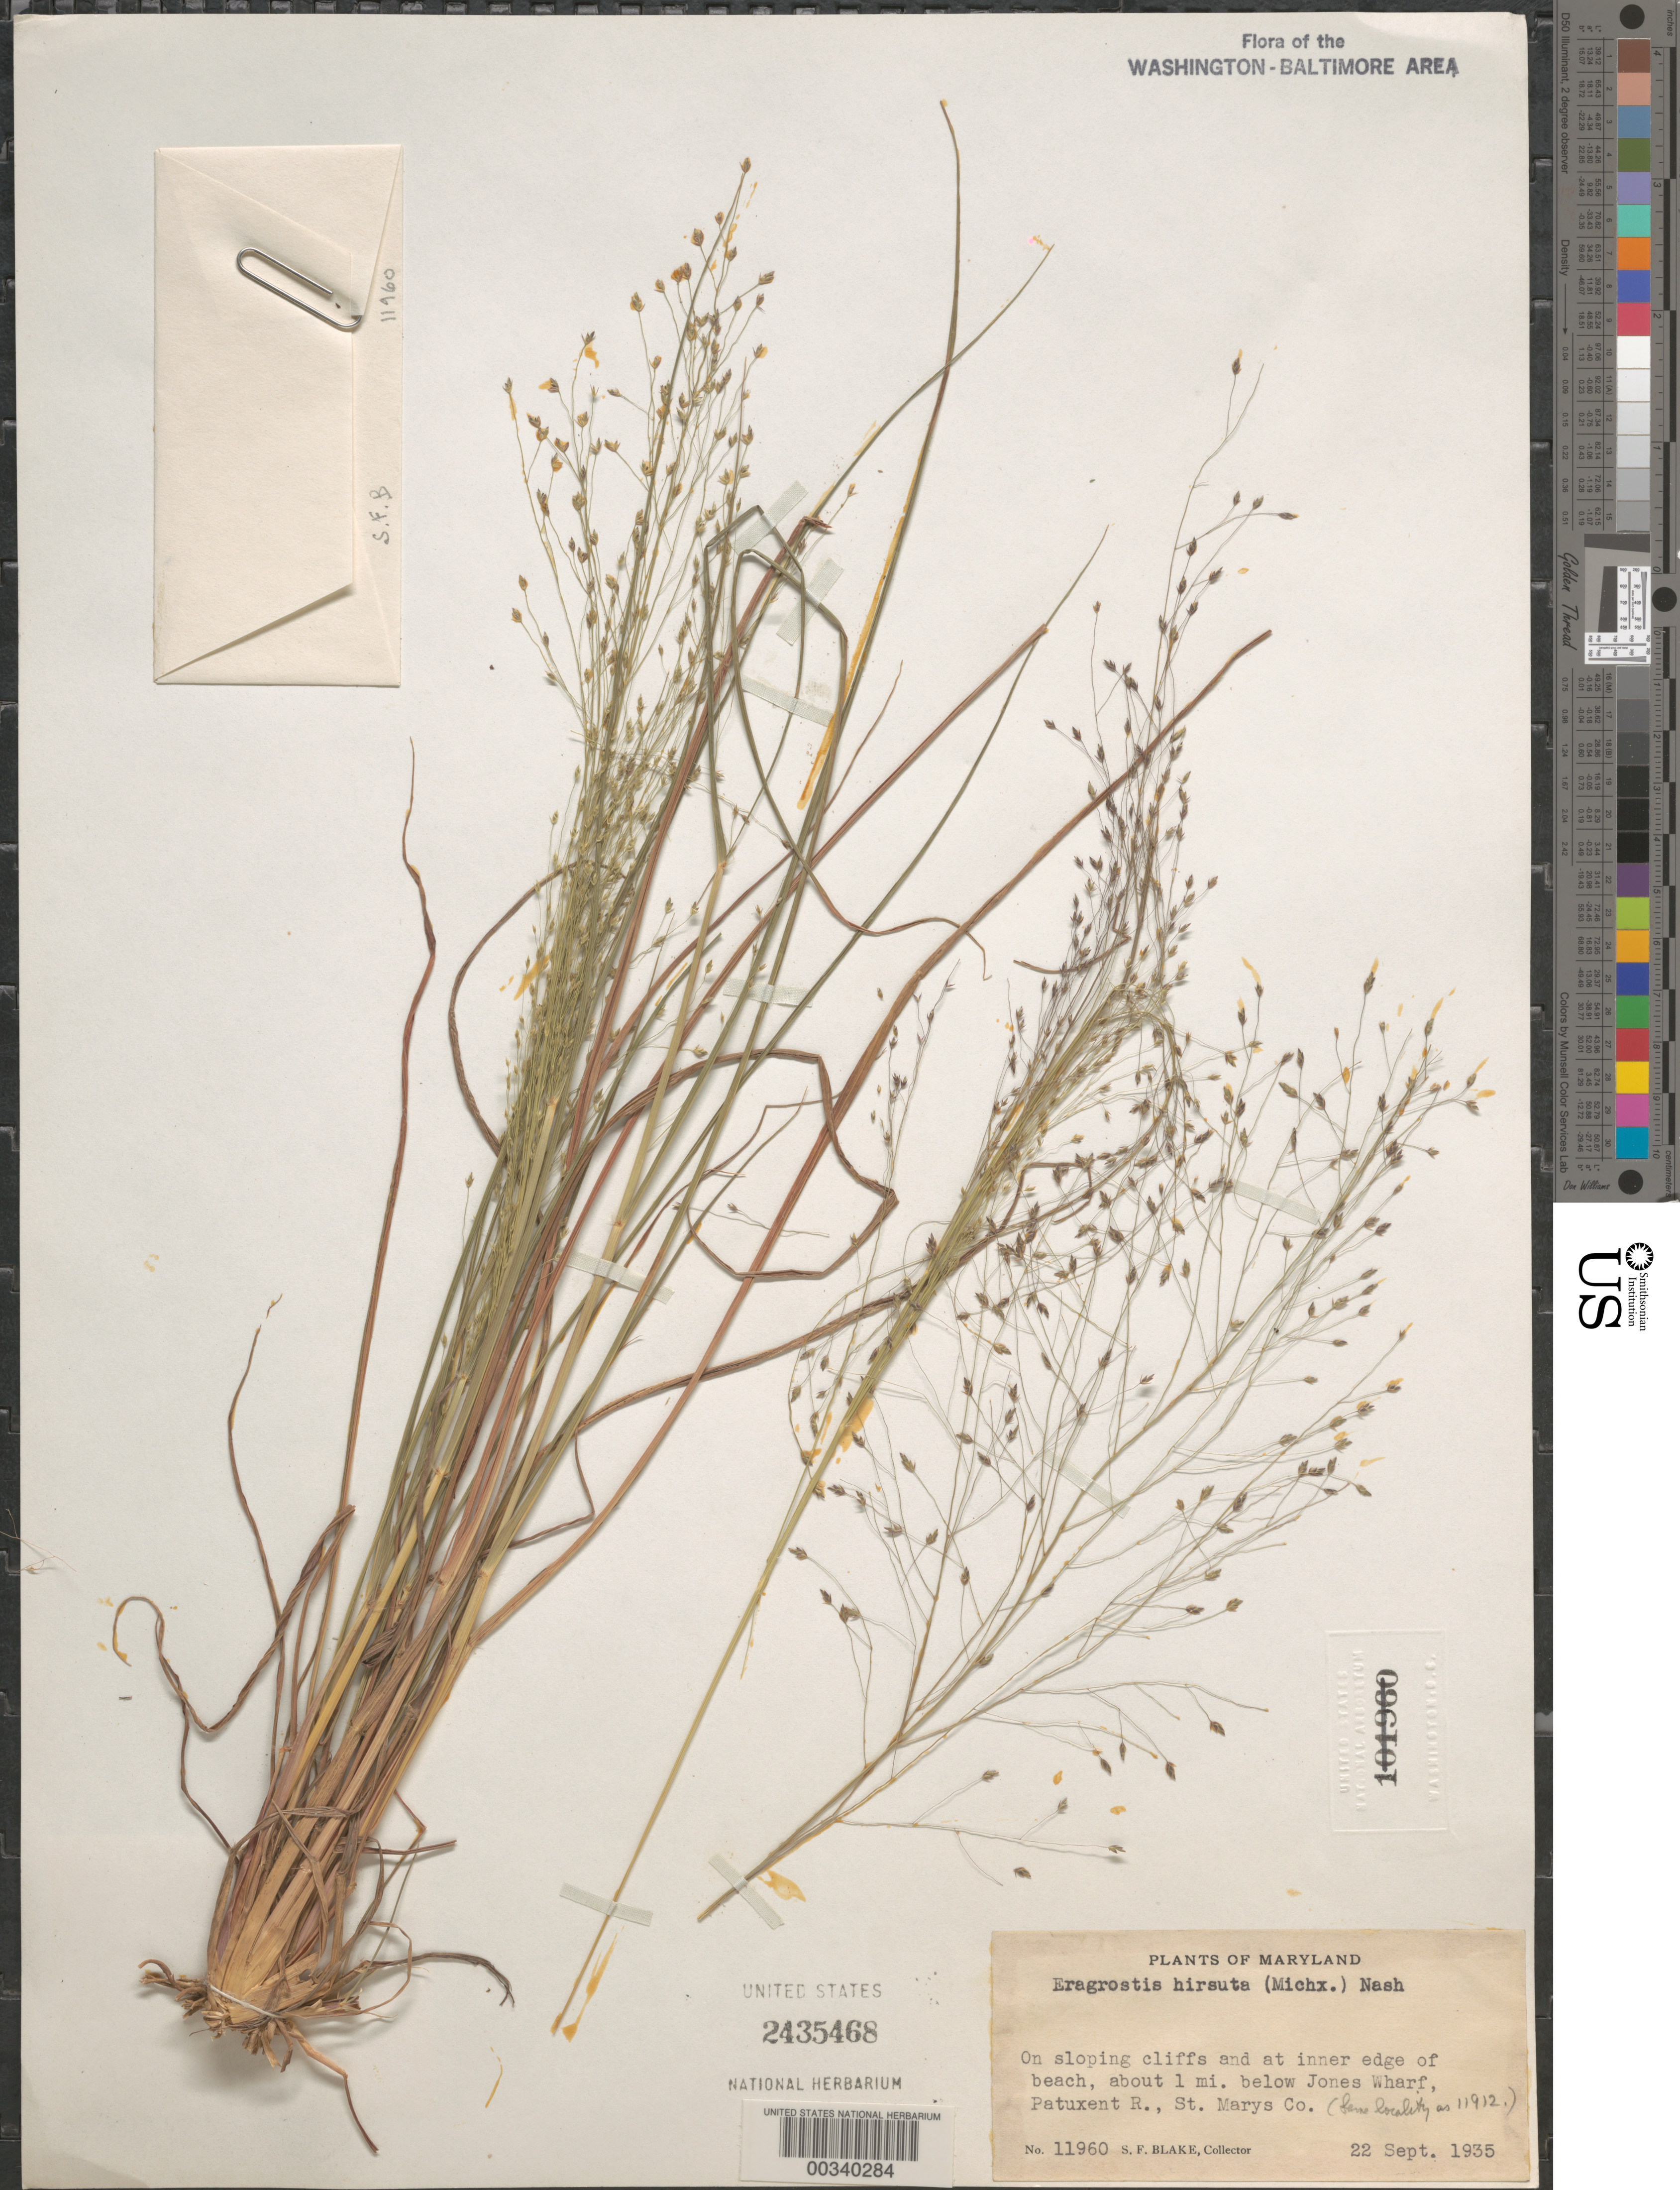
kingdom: Plantae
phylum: Tracheophyta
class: Liliopsida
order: Poales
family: Poaceae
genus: Eragrostis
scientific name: Eragrostis hirsuta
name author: (Michx.) Nees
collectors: S. Blake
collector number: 11960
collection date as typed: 22 Sep 1935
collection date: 1935-09-22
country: United States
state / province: Maryland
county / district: St. Mary's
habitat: Inner edge of beach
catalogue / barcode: US 2435468